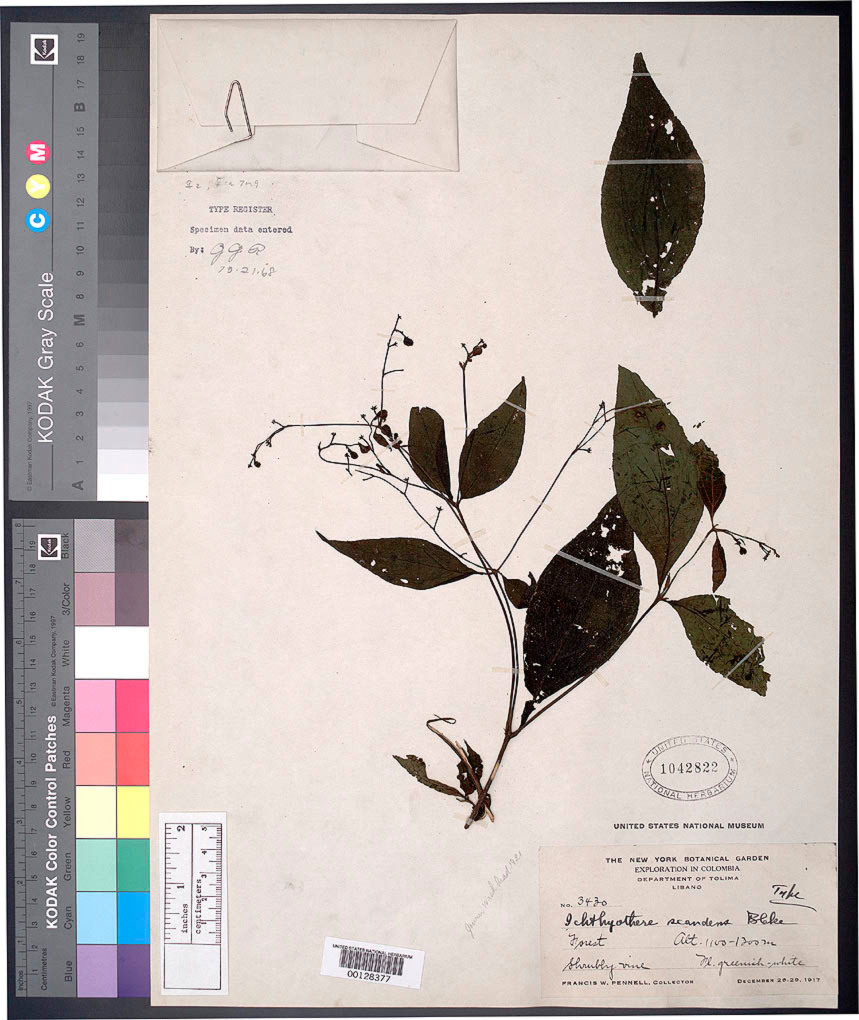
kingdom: Plantae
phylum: Tracheophyta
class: Magnoliopsida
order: Asterales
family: Asteraceae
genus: Ichthyothere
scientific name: Ichthyothere scandens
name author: S.F. Blake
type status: Holotype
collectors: F. W. Pennell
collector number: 3430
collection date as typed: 29 Dec 1917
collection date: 1917-12-29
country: Colombia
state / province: Tolima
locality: Libano.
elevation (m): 1100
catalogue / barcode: US 1042822